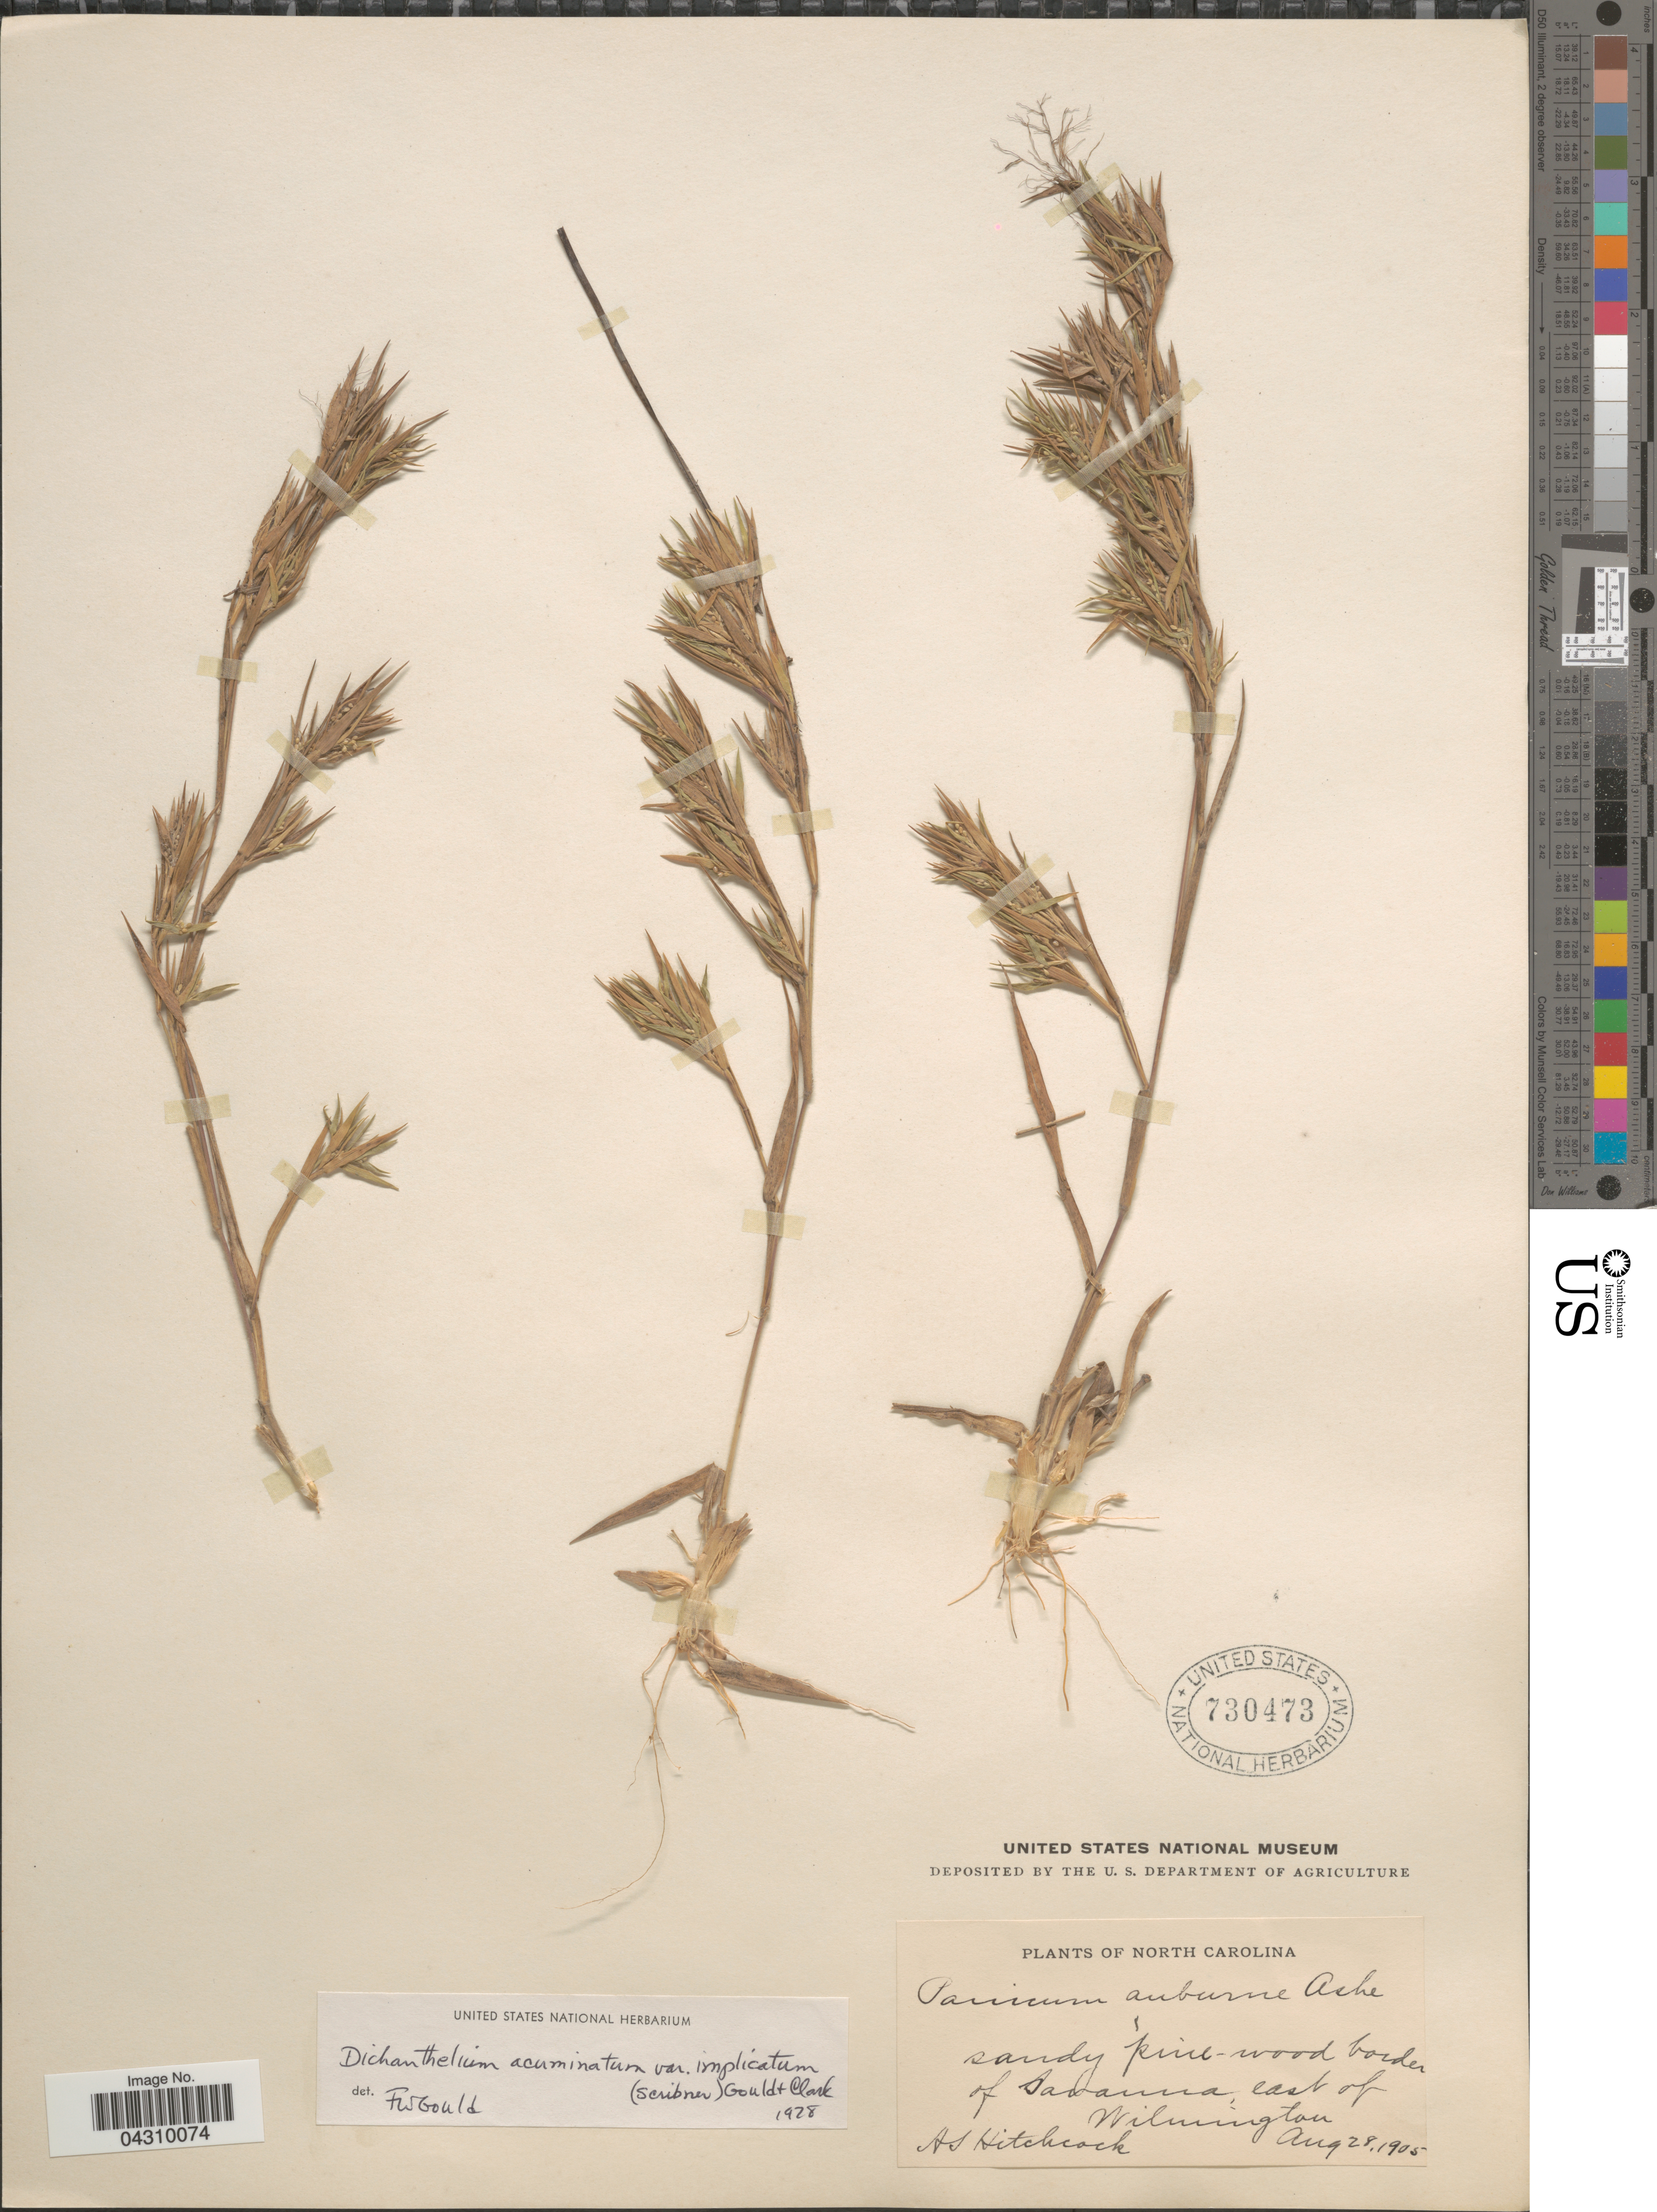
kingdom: Plantae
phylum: Tracheophyta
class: Liliopsida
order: Poales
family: Poaceae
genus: Dichanthelium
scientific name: Dichanthelium acuminatum var. acuminatum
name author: (Sw.) Gould & C.A. Clark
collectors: A. S. Hitchcock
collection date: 1905-08-28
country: United States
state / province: North Carolina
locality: Sandy pine-wood border of savanna, east of Wilmington.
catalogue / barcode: US 730473